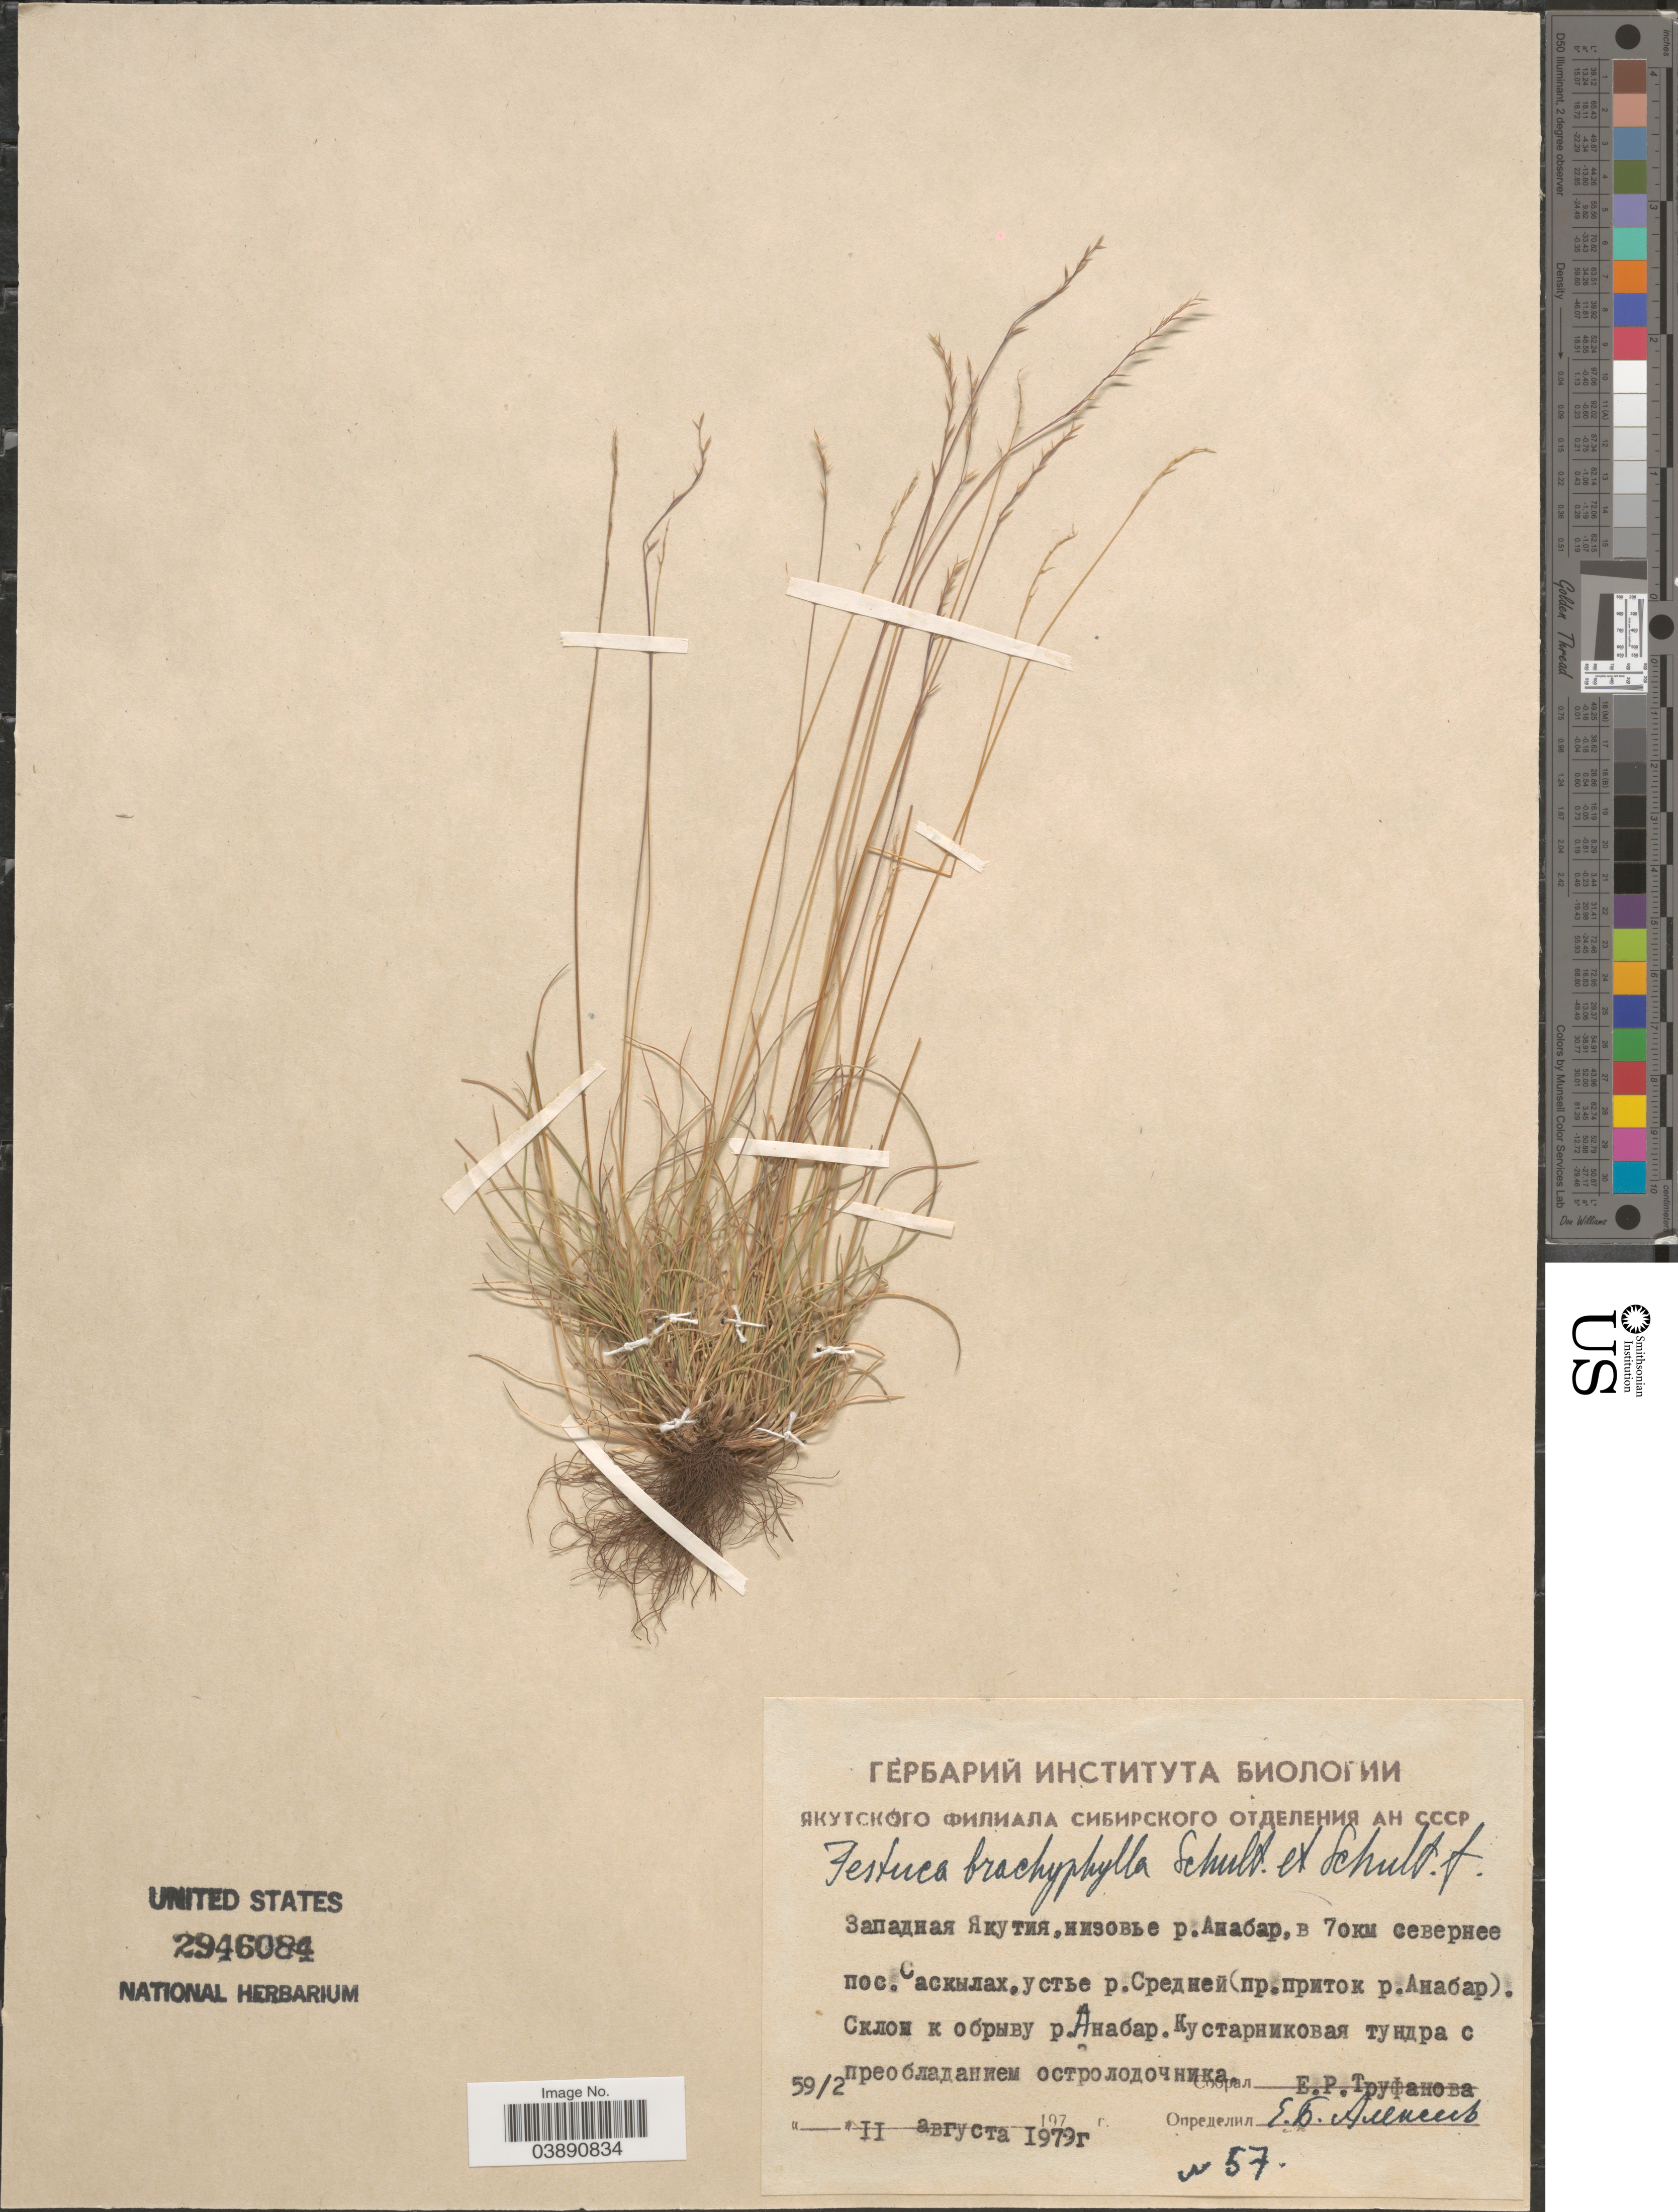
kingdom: Plantae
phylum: Tracheophyta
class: Liliopsida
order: Poales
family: Poaceae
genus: Festuca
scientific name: Festuca brachyphylla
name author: Schult. & Schult. f.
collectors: E. Trufanova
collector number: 57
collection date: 1979-08-11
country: Russian Federation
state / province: Sakha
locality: Anabar River, 7 km N of village Saskylakh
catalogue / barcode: US 2946084